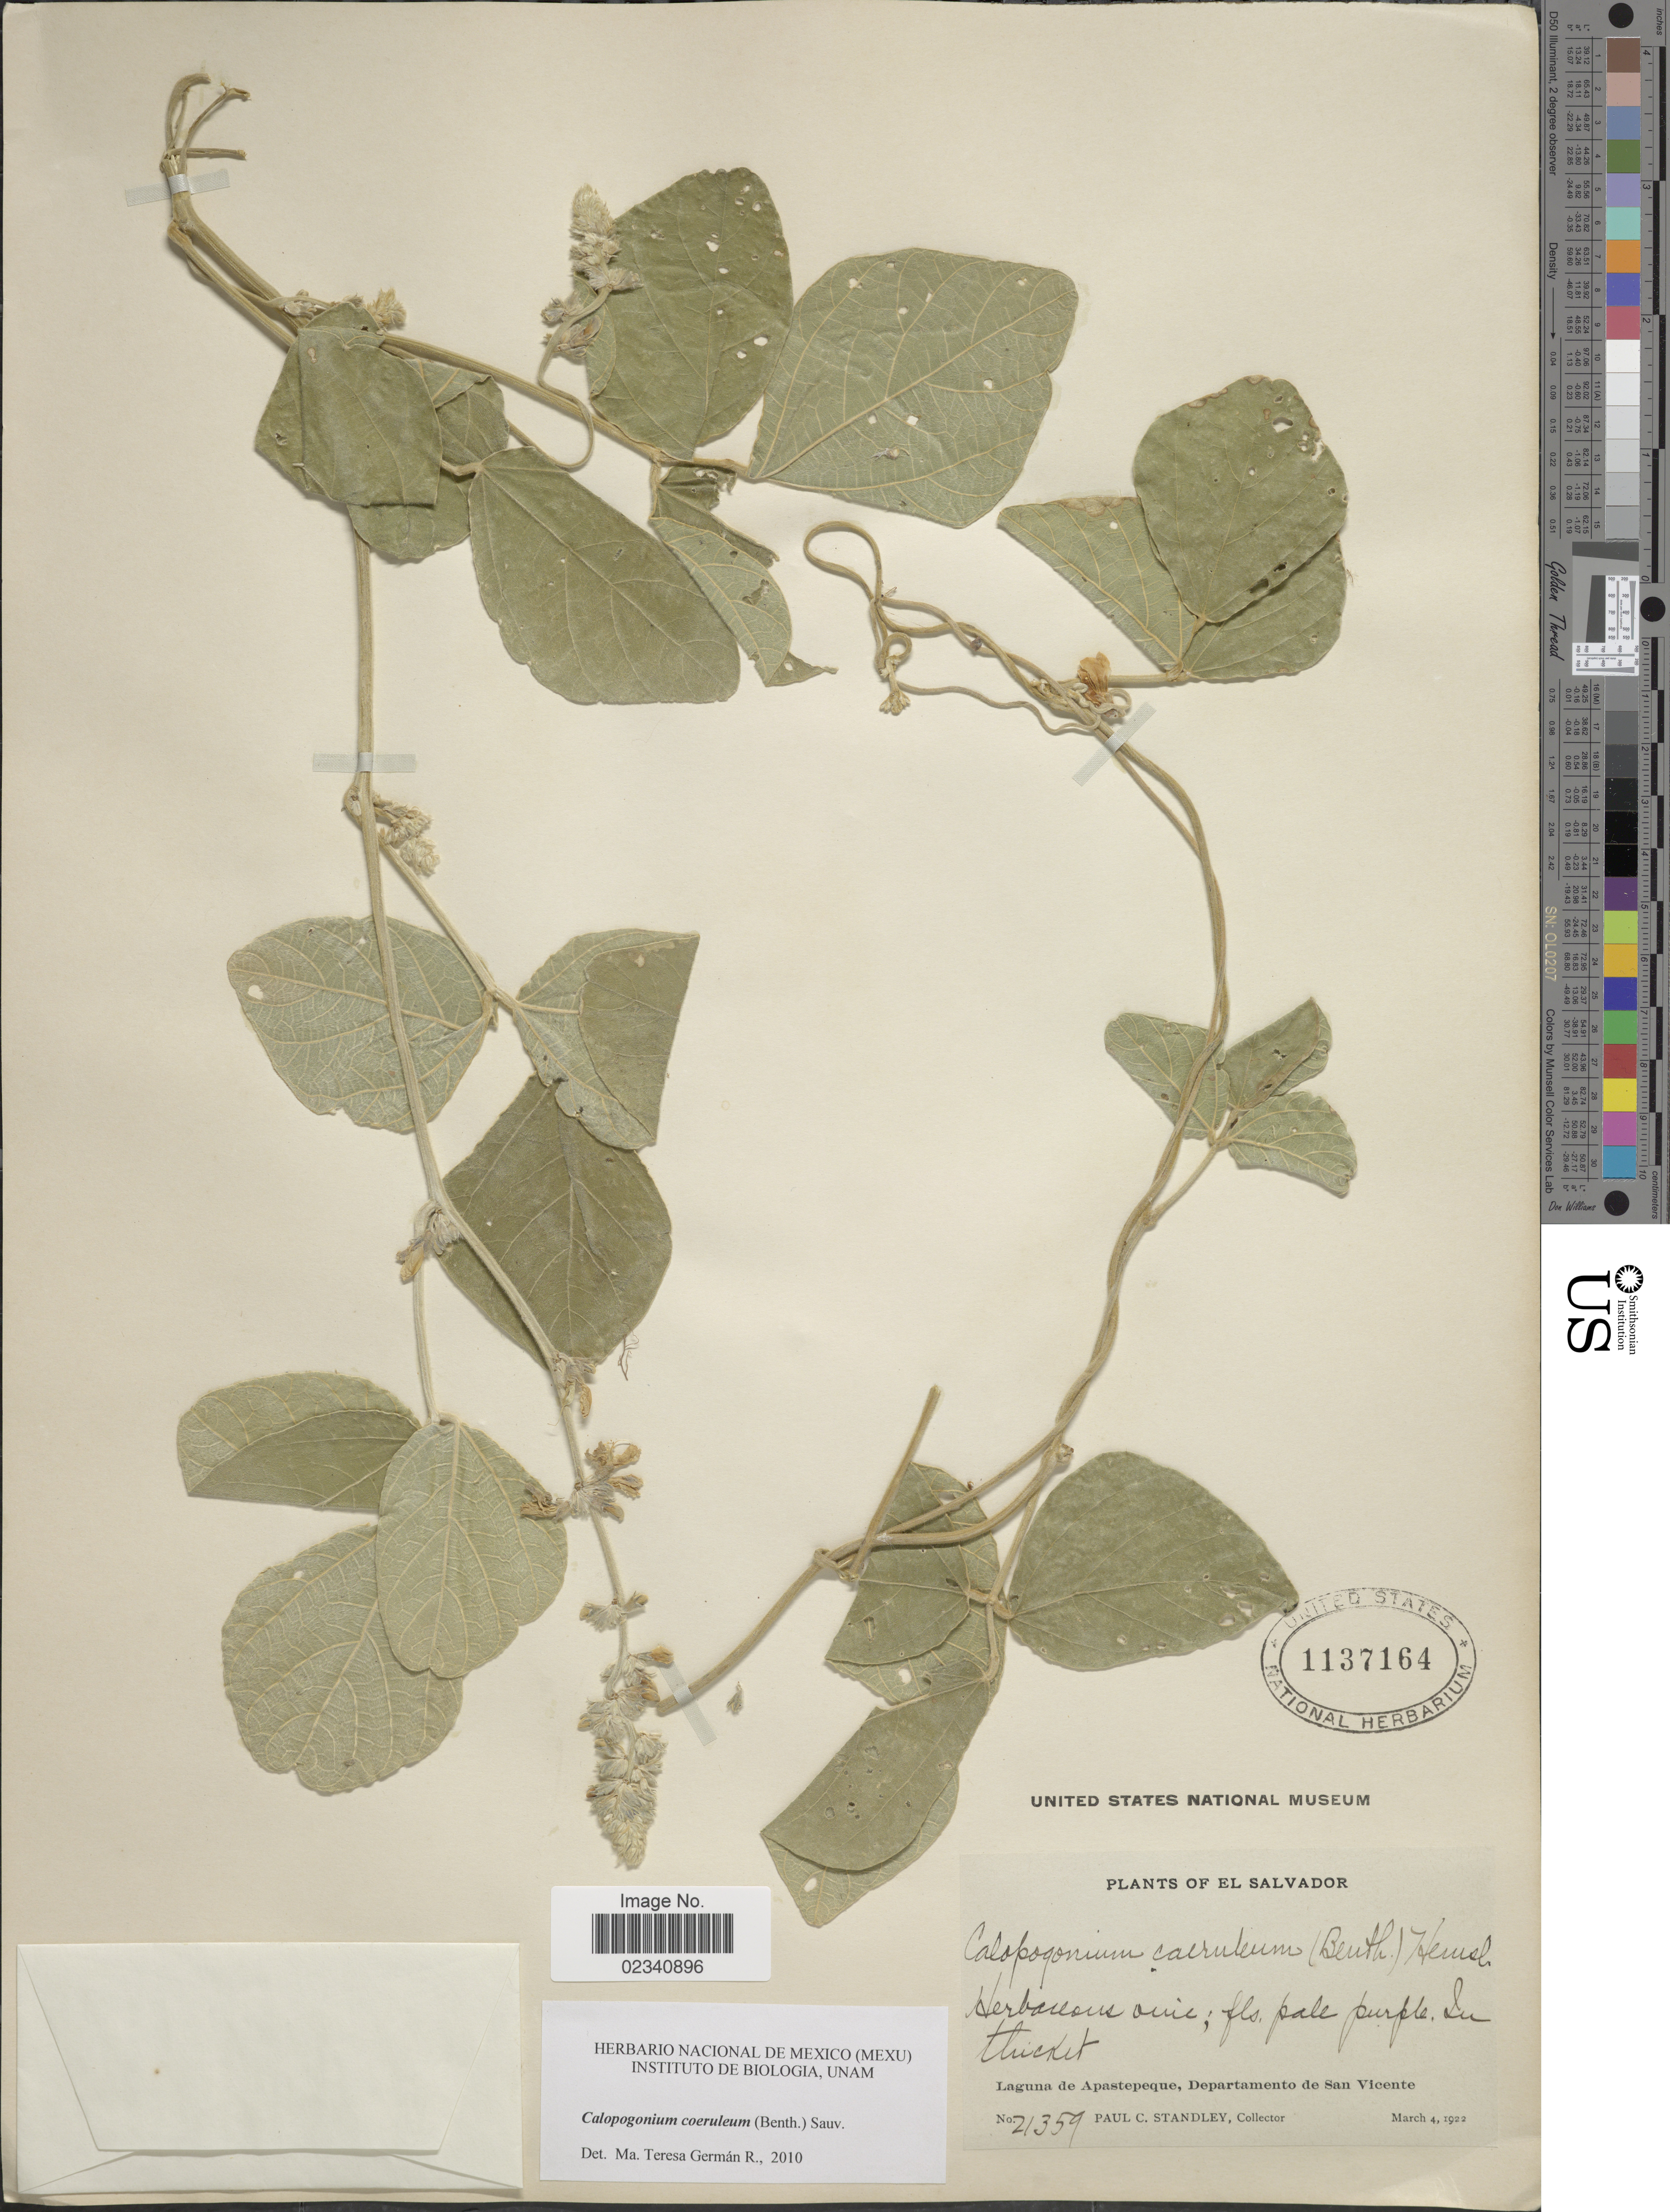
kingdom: Plantae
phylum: Tracheophyta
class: Magnoliopsida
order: Fabales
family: Fabaceae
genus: Calopogonium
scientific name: Calopogonium caeruleum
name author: (Benth.) C. Wright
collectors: P. C. Standley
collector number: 21359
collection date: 1922-03-04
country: El Salvador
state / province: San Vincente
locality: In thicket, Laguna de Apastepeque, Departamento de San Vicente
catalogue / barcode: US 1137164